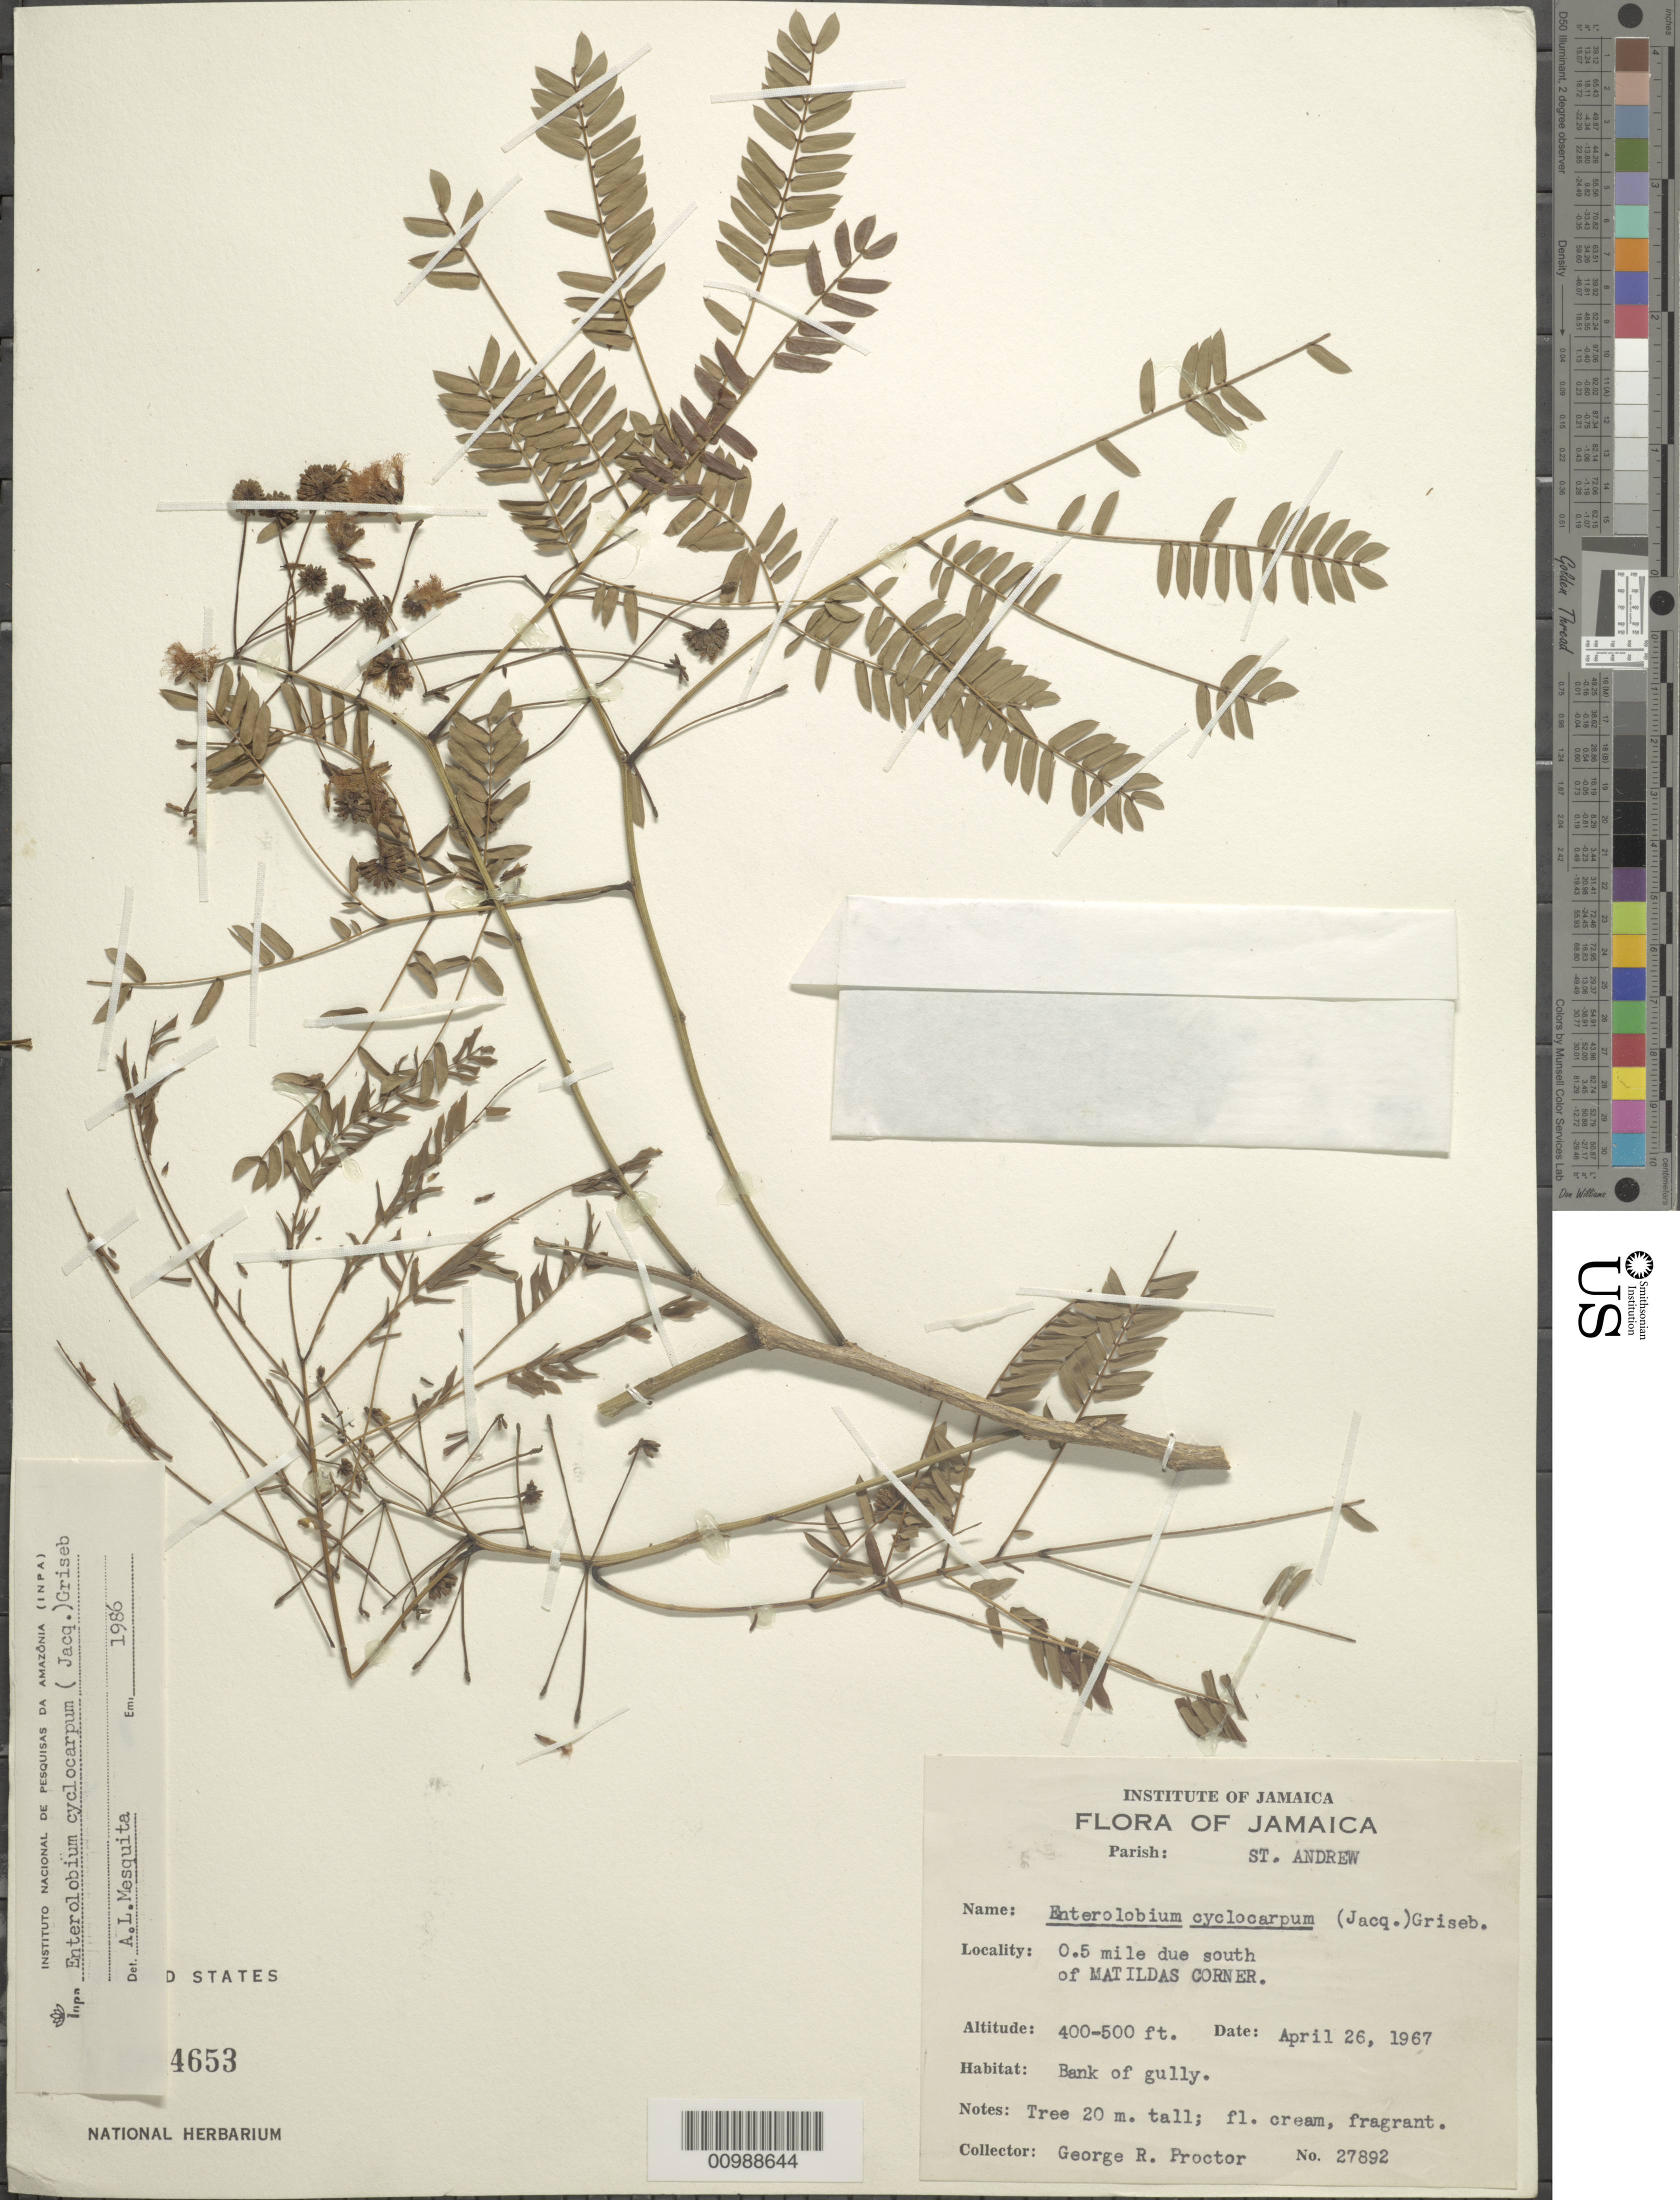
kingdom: Plantae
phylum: Tracheophyta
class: Magnoliopsida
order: Fabales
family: Fabaceae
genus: Enterolobium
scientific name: Enterolobium cyclocarpum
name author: (Jacq.) Griseb.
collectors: G. R. Proctor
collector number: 27892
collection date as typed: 26 Apr 1967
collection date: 1967-04-26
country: Jamaica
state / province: Saint Andrew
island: Jamaica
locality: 0.5 m due S of Matildas Corner.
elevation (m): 122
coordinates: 0 N, 0 E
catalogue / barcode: US 2814653